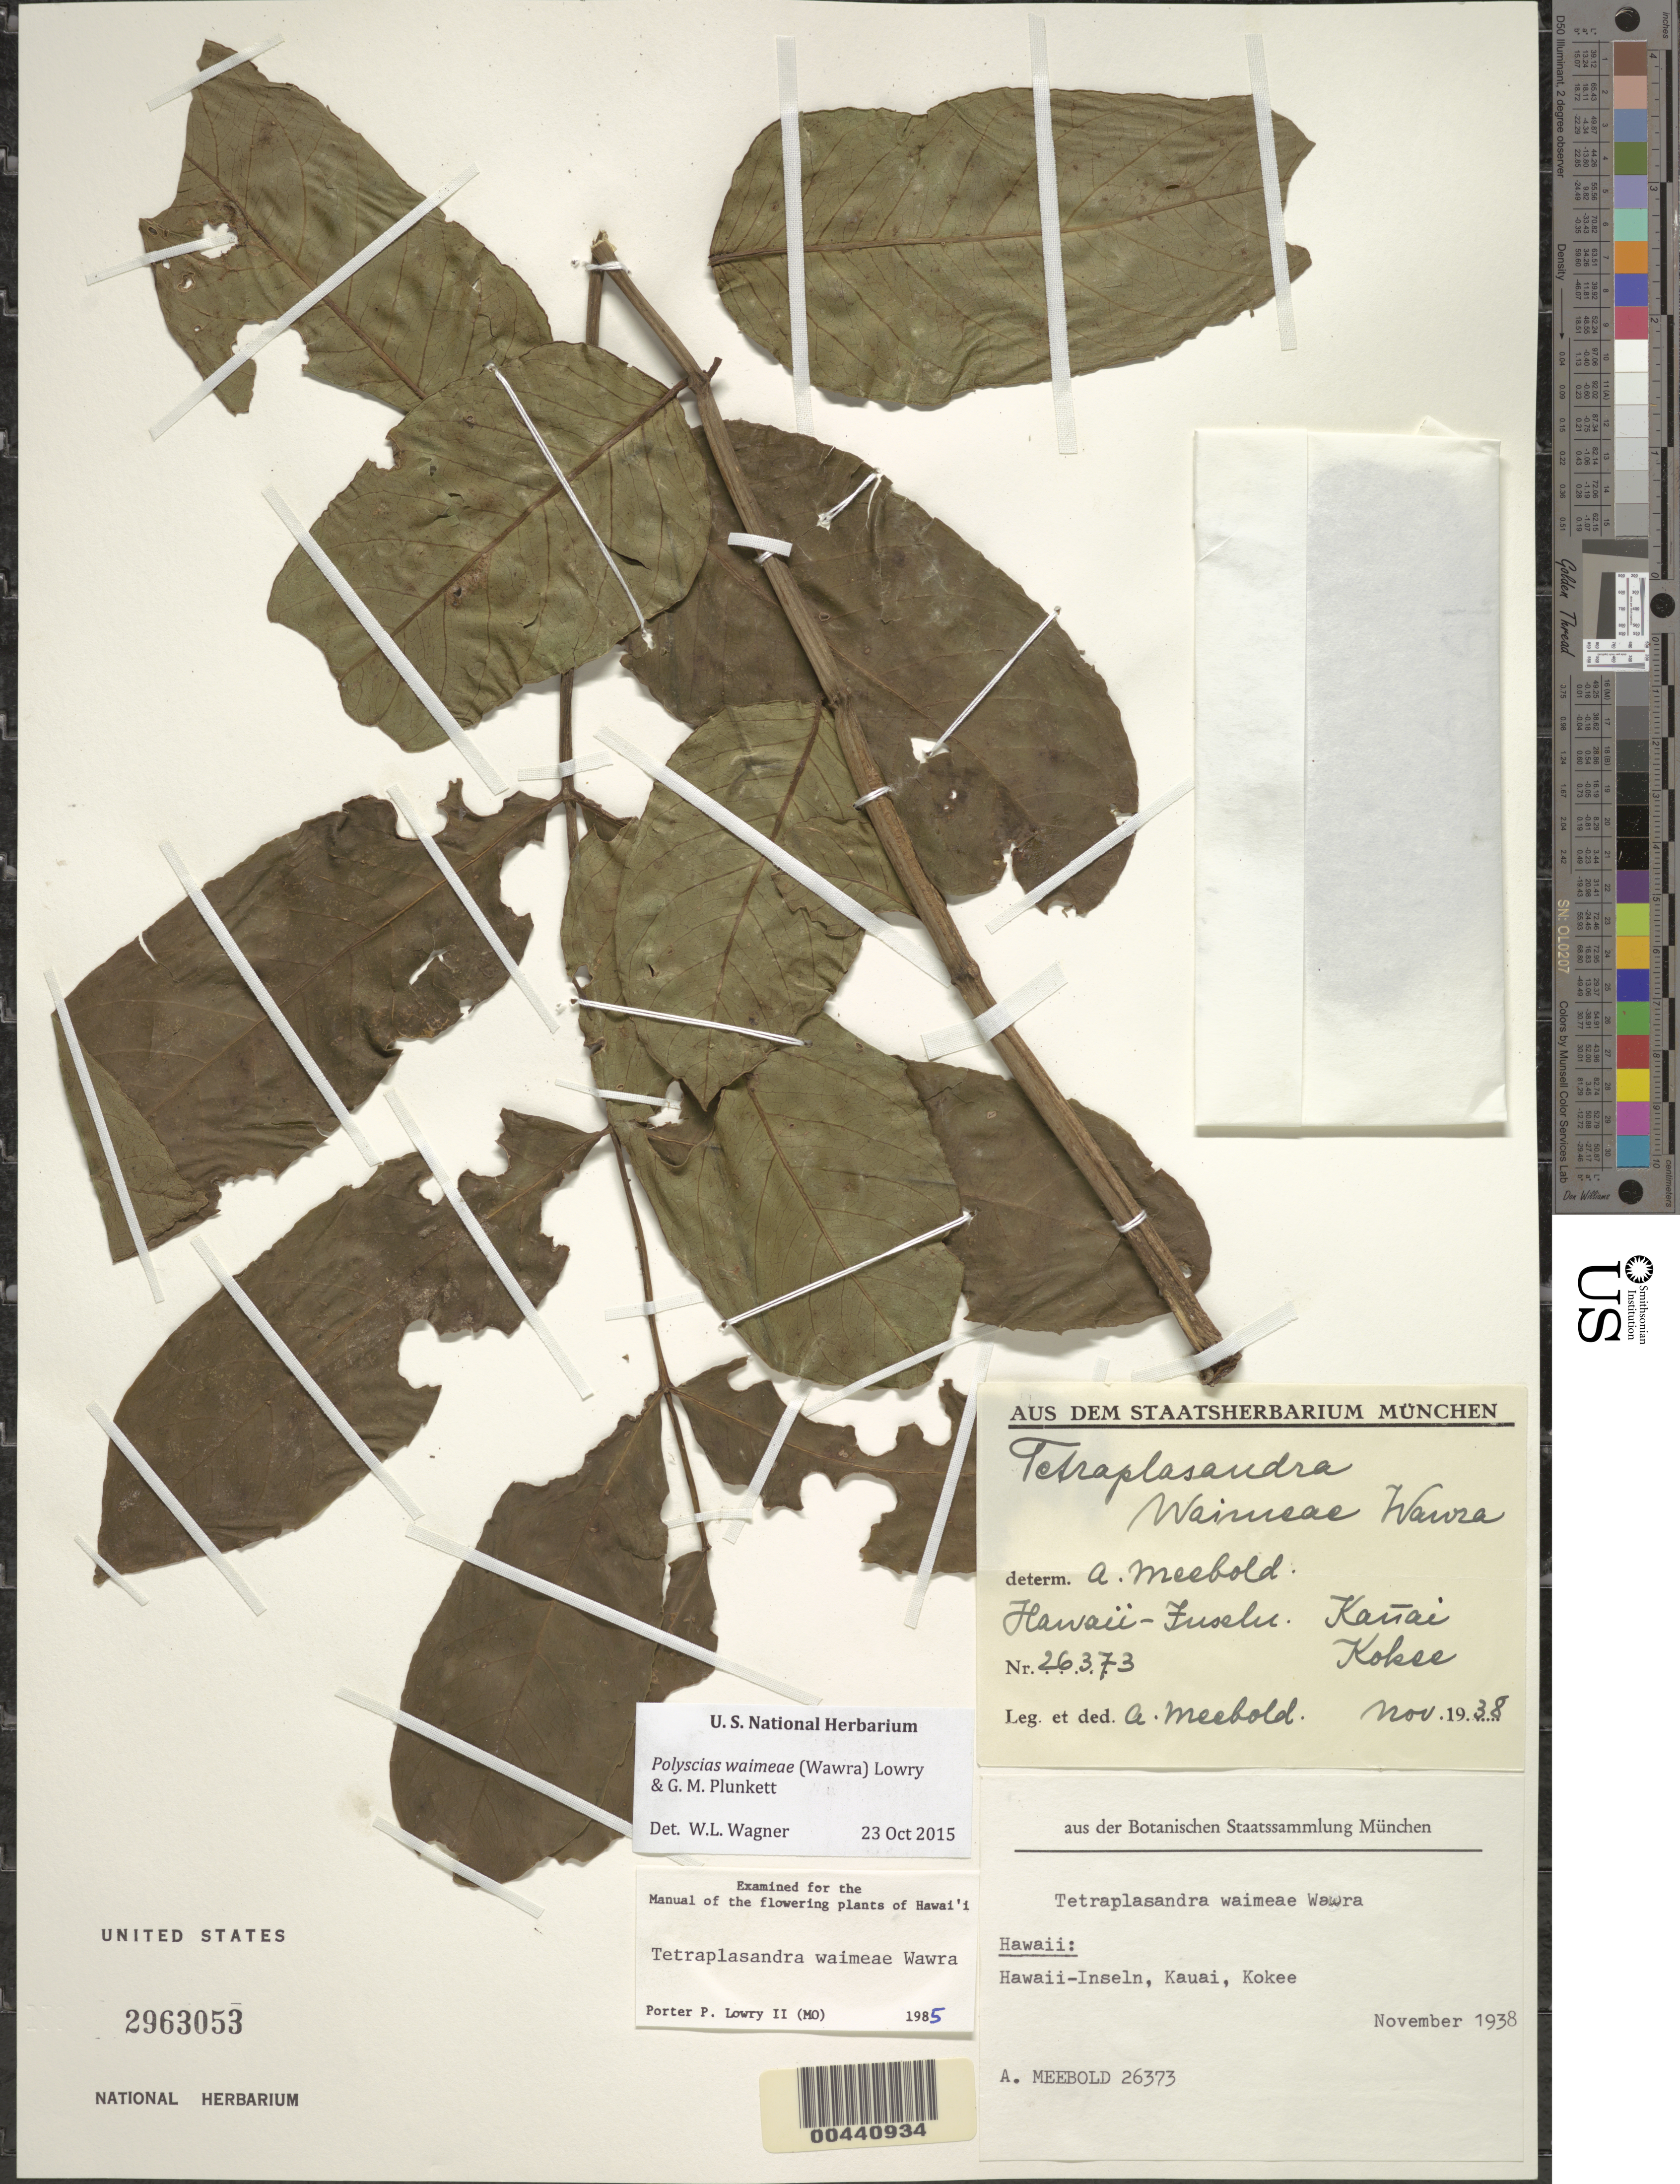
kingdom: Plantae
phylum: Tracheophyta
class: Magnoliopsida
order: Apiales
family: Araliaceae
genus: Polyscias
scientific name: Polyscias waimeae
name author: (Wawra) Lowry & G. M. Plunkett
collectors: A. Meebold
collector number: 26373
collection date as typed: Nov 1938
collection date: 1938-11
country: United States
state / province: Hawaii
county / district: Kauai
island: Kaua'i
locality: Kokee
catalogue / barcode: US 2963053